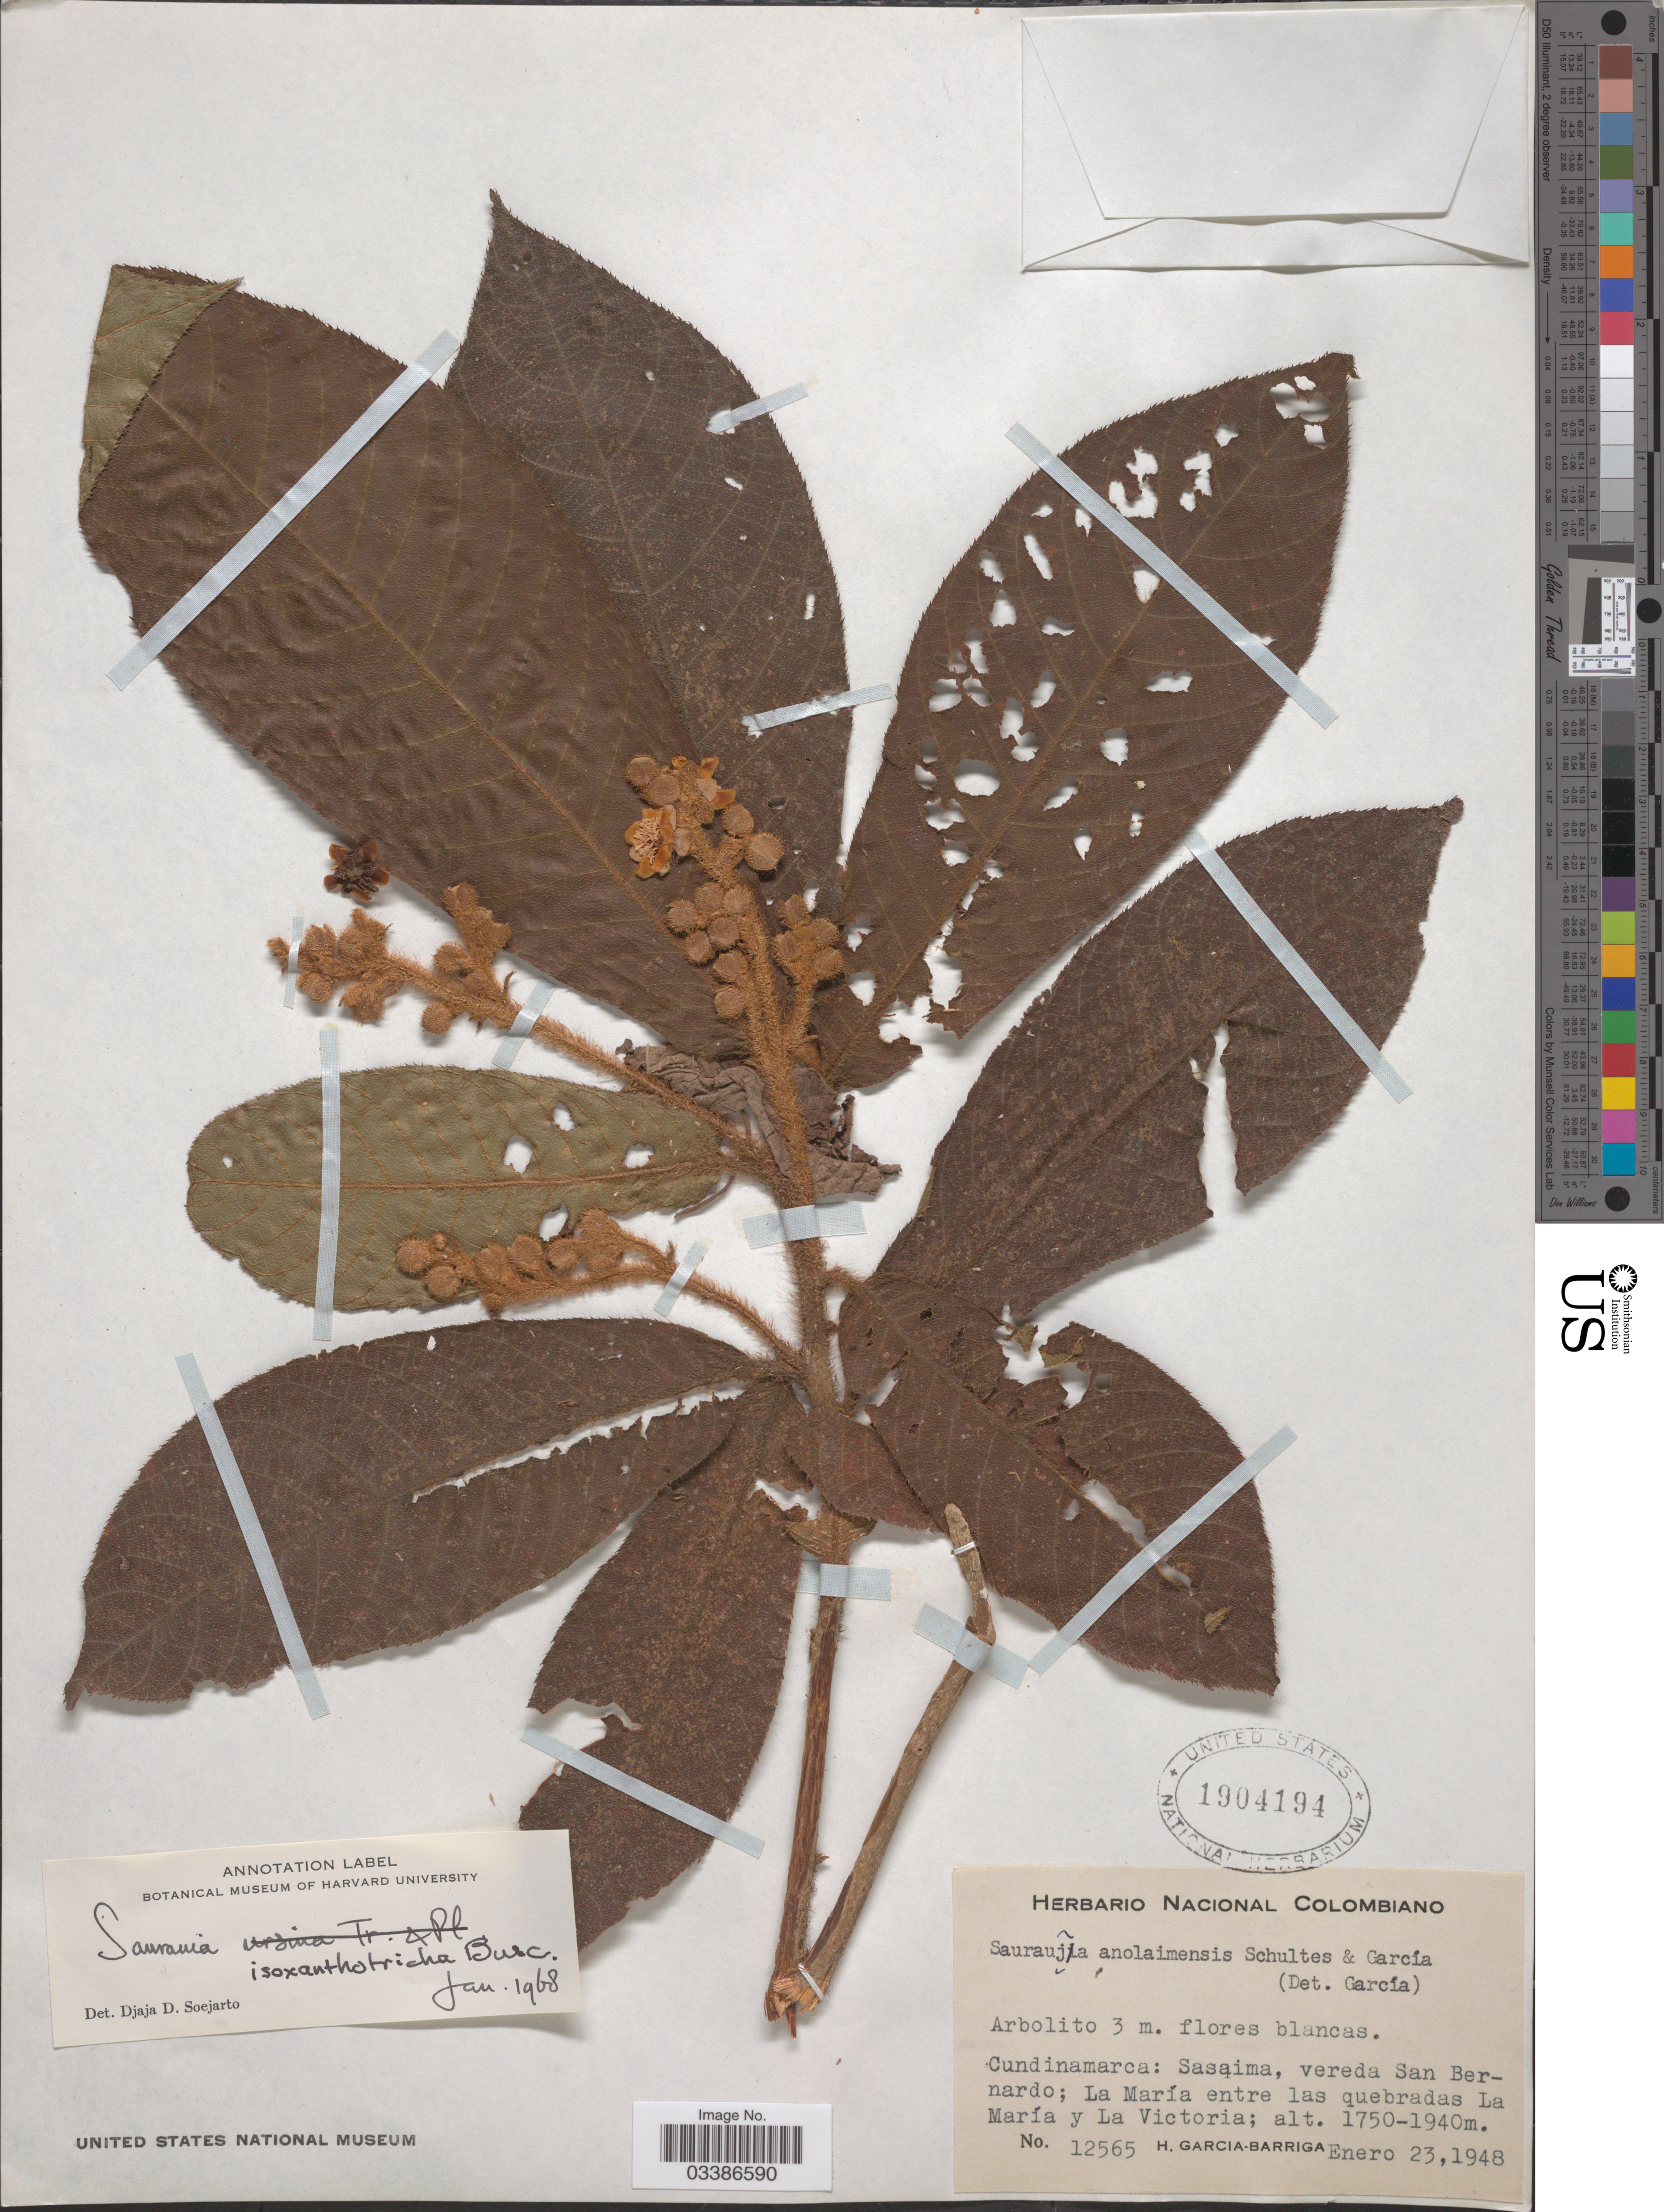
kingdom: Plantae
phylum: Tracheophyta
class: Magnoliopsida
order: Ericales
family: Actinidiaceae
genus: Saurauia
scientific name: Saurauia isoxanthotricha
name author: Buscal.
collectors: H. García Barriga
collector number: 12565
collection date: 1948-01-23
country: Colombia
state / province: Cundinamarca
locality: Sasaima, vereda San Bernardo; La María entre las quebradas La María y La Victoria.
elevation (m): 1750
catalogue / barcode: US 1904194